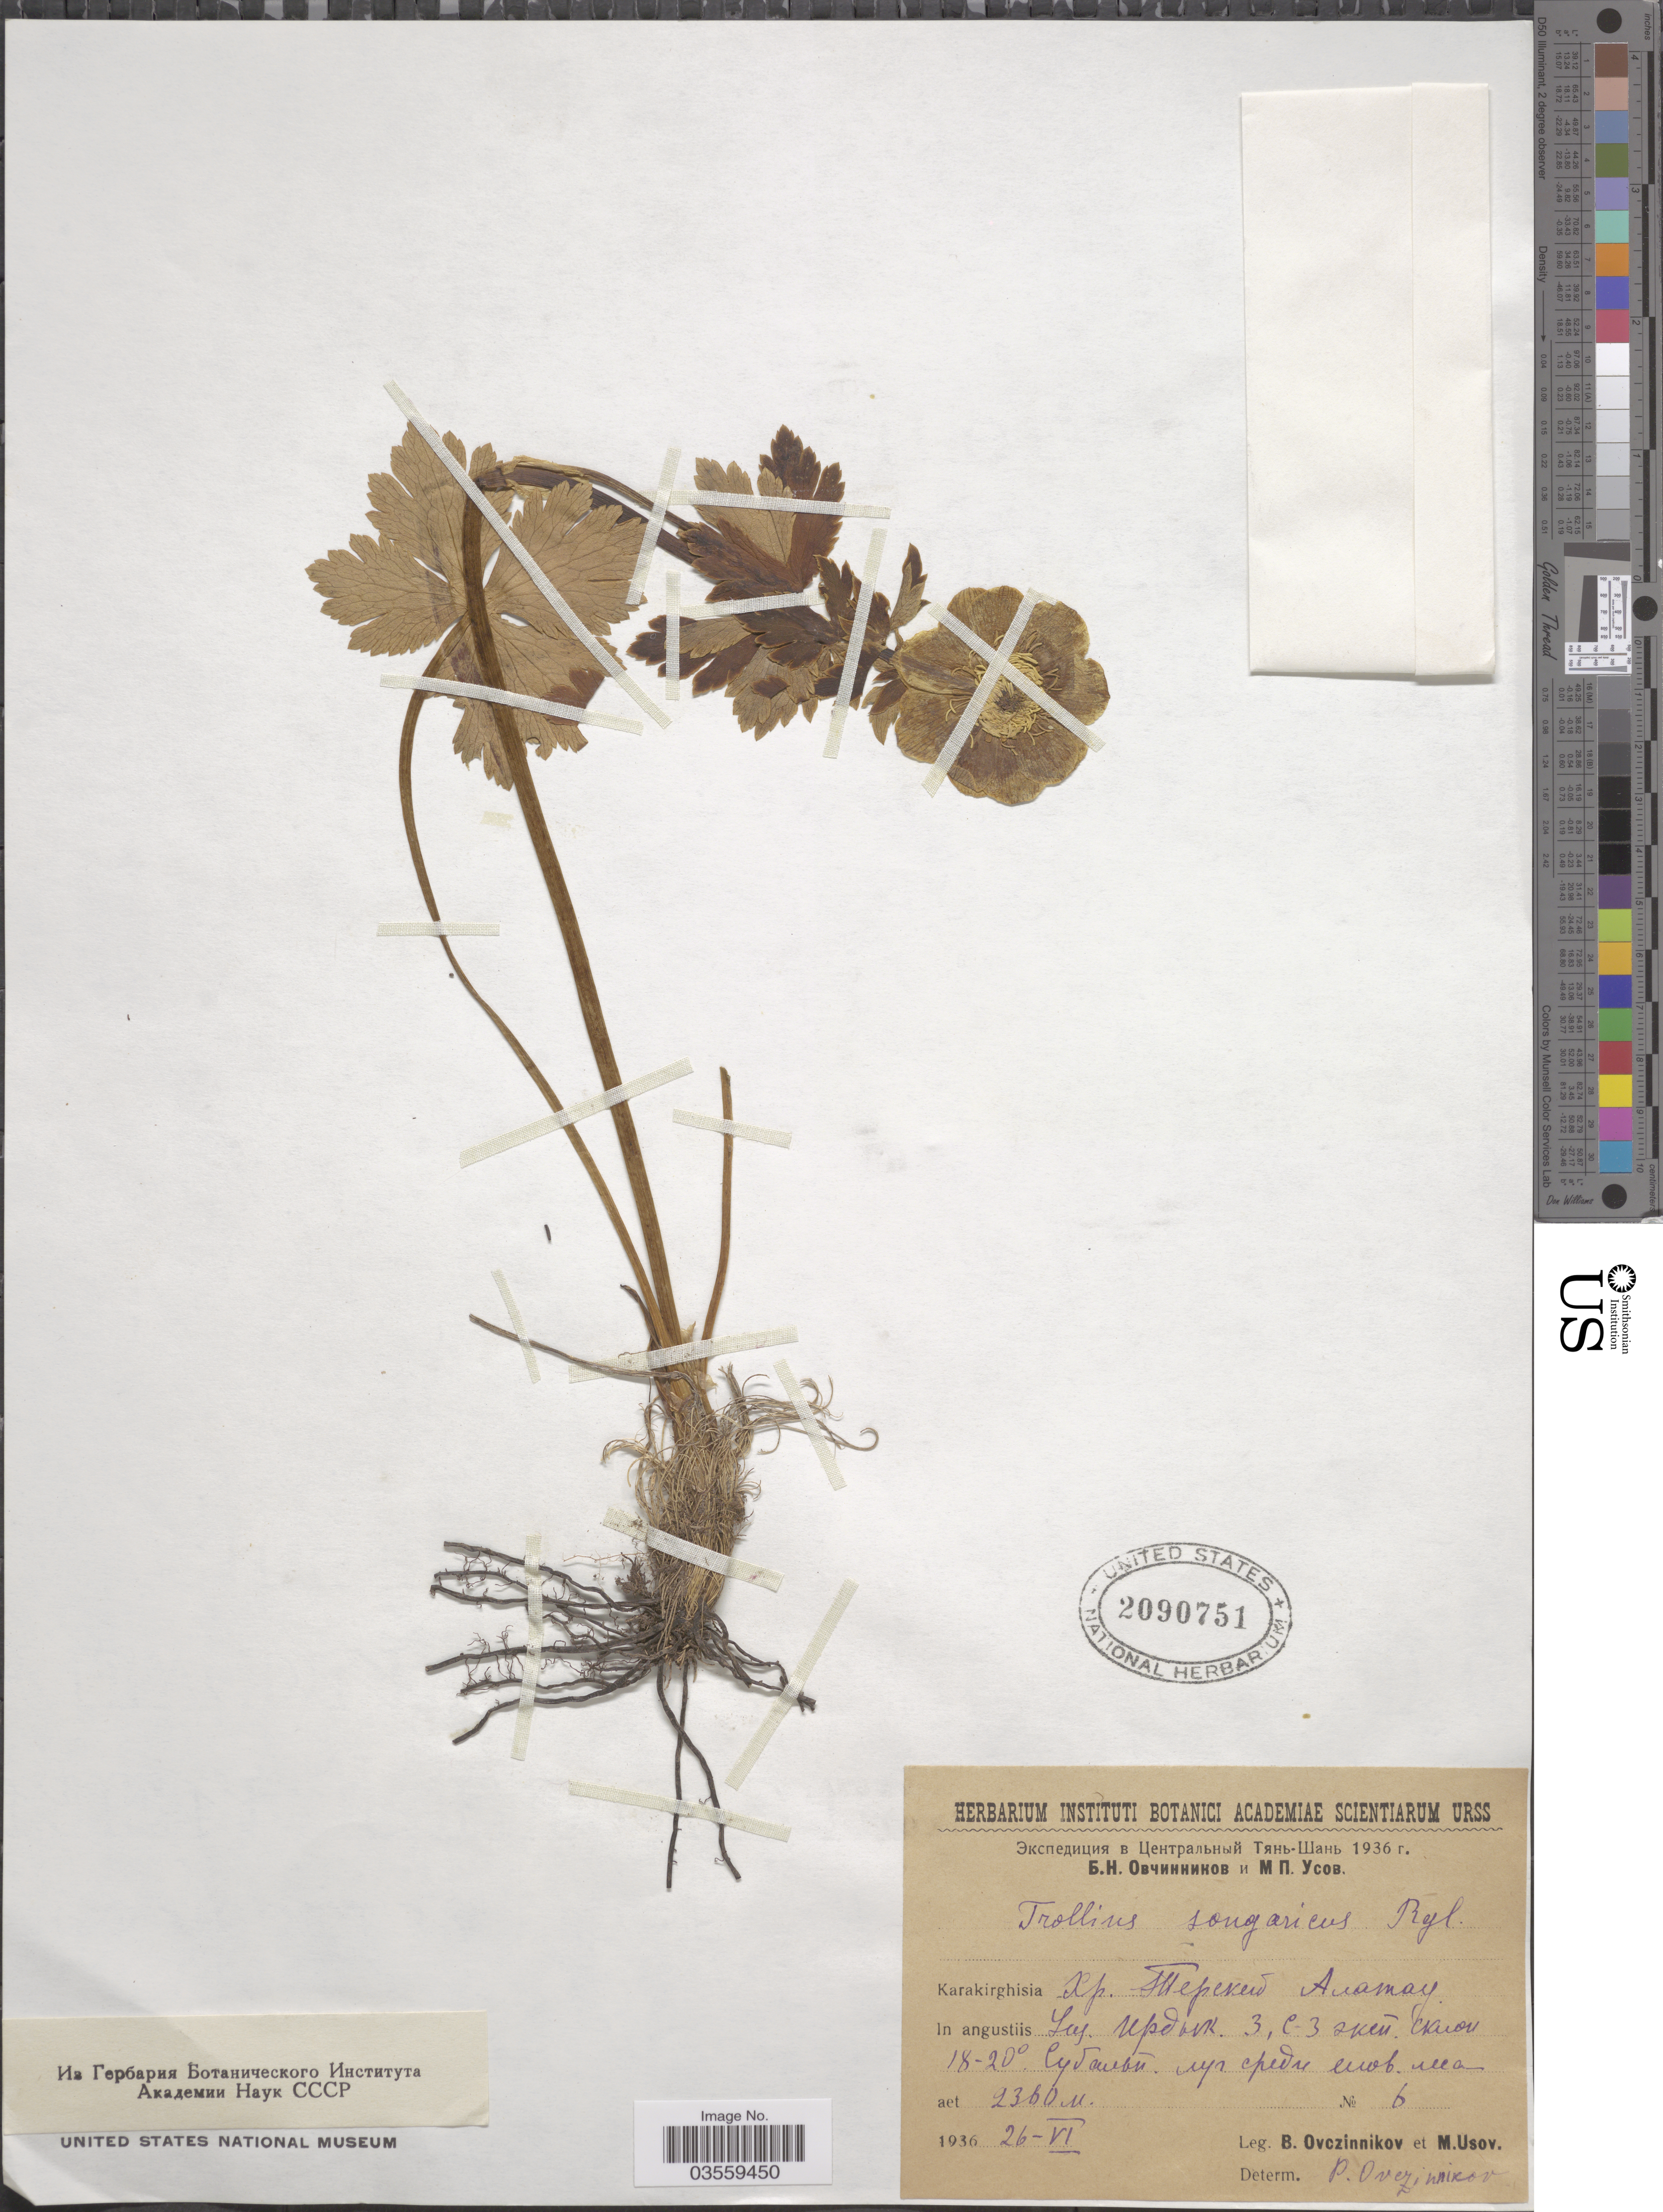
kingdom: Plantae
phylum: Tracheophyta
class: Magnoliopsida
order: Ranunculales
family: Ranunculaceae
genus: Trollius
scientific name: Trollius songaricus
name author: Regel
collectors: B. Ovczinnikov & M. Usov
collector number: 6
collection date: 1936-06-26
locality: Karakirghisia [Foreign script] Auamay[interpreted]. In angustiis [Foreign script].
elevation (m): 2360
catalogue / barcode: US 2090751